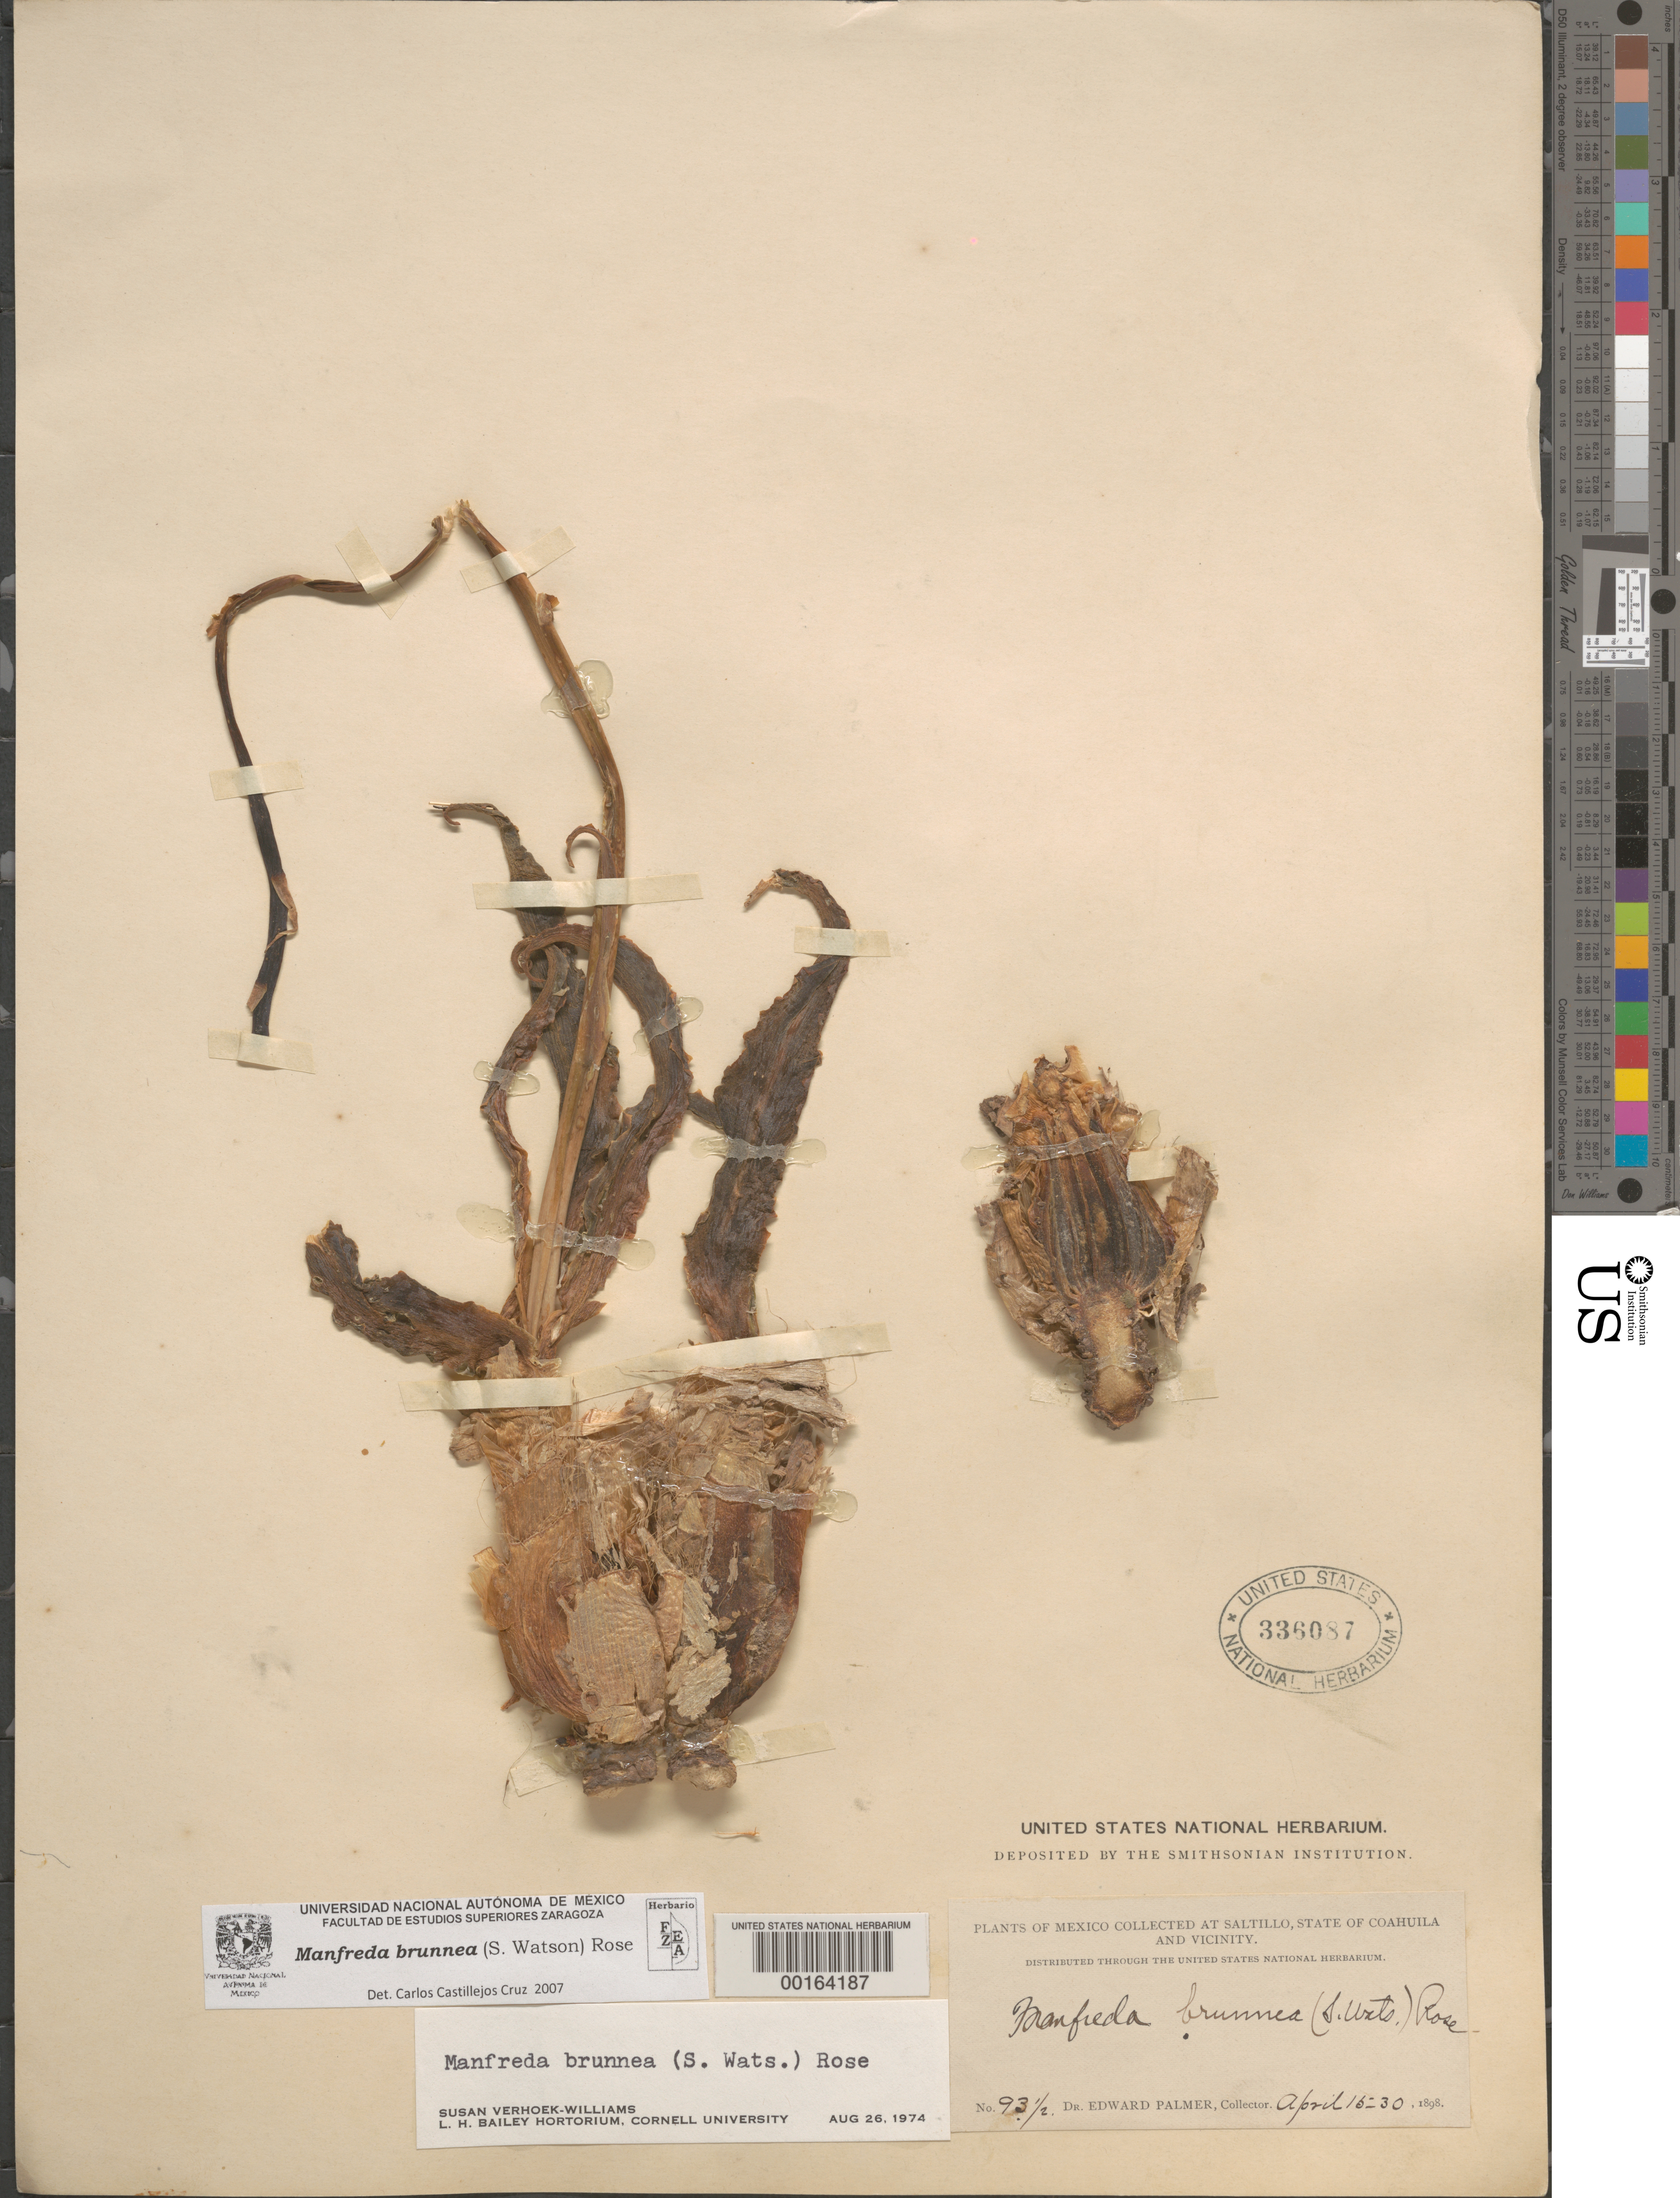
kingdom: Plantae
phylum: Tracheophyta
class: Liliopsida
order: Asparagales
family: Asparagaceae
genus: Manfreda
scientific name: Manfreda brunnea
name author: (S. Watson) Rose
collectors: E. Palmer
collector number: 93.5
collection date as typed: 15 Apr 1898 to 30 Apr 1898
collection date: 1898-04-15/1898-04-30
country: Mexico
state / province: Coahuila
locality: Saltillo and vicinity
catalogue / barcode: US 336087